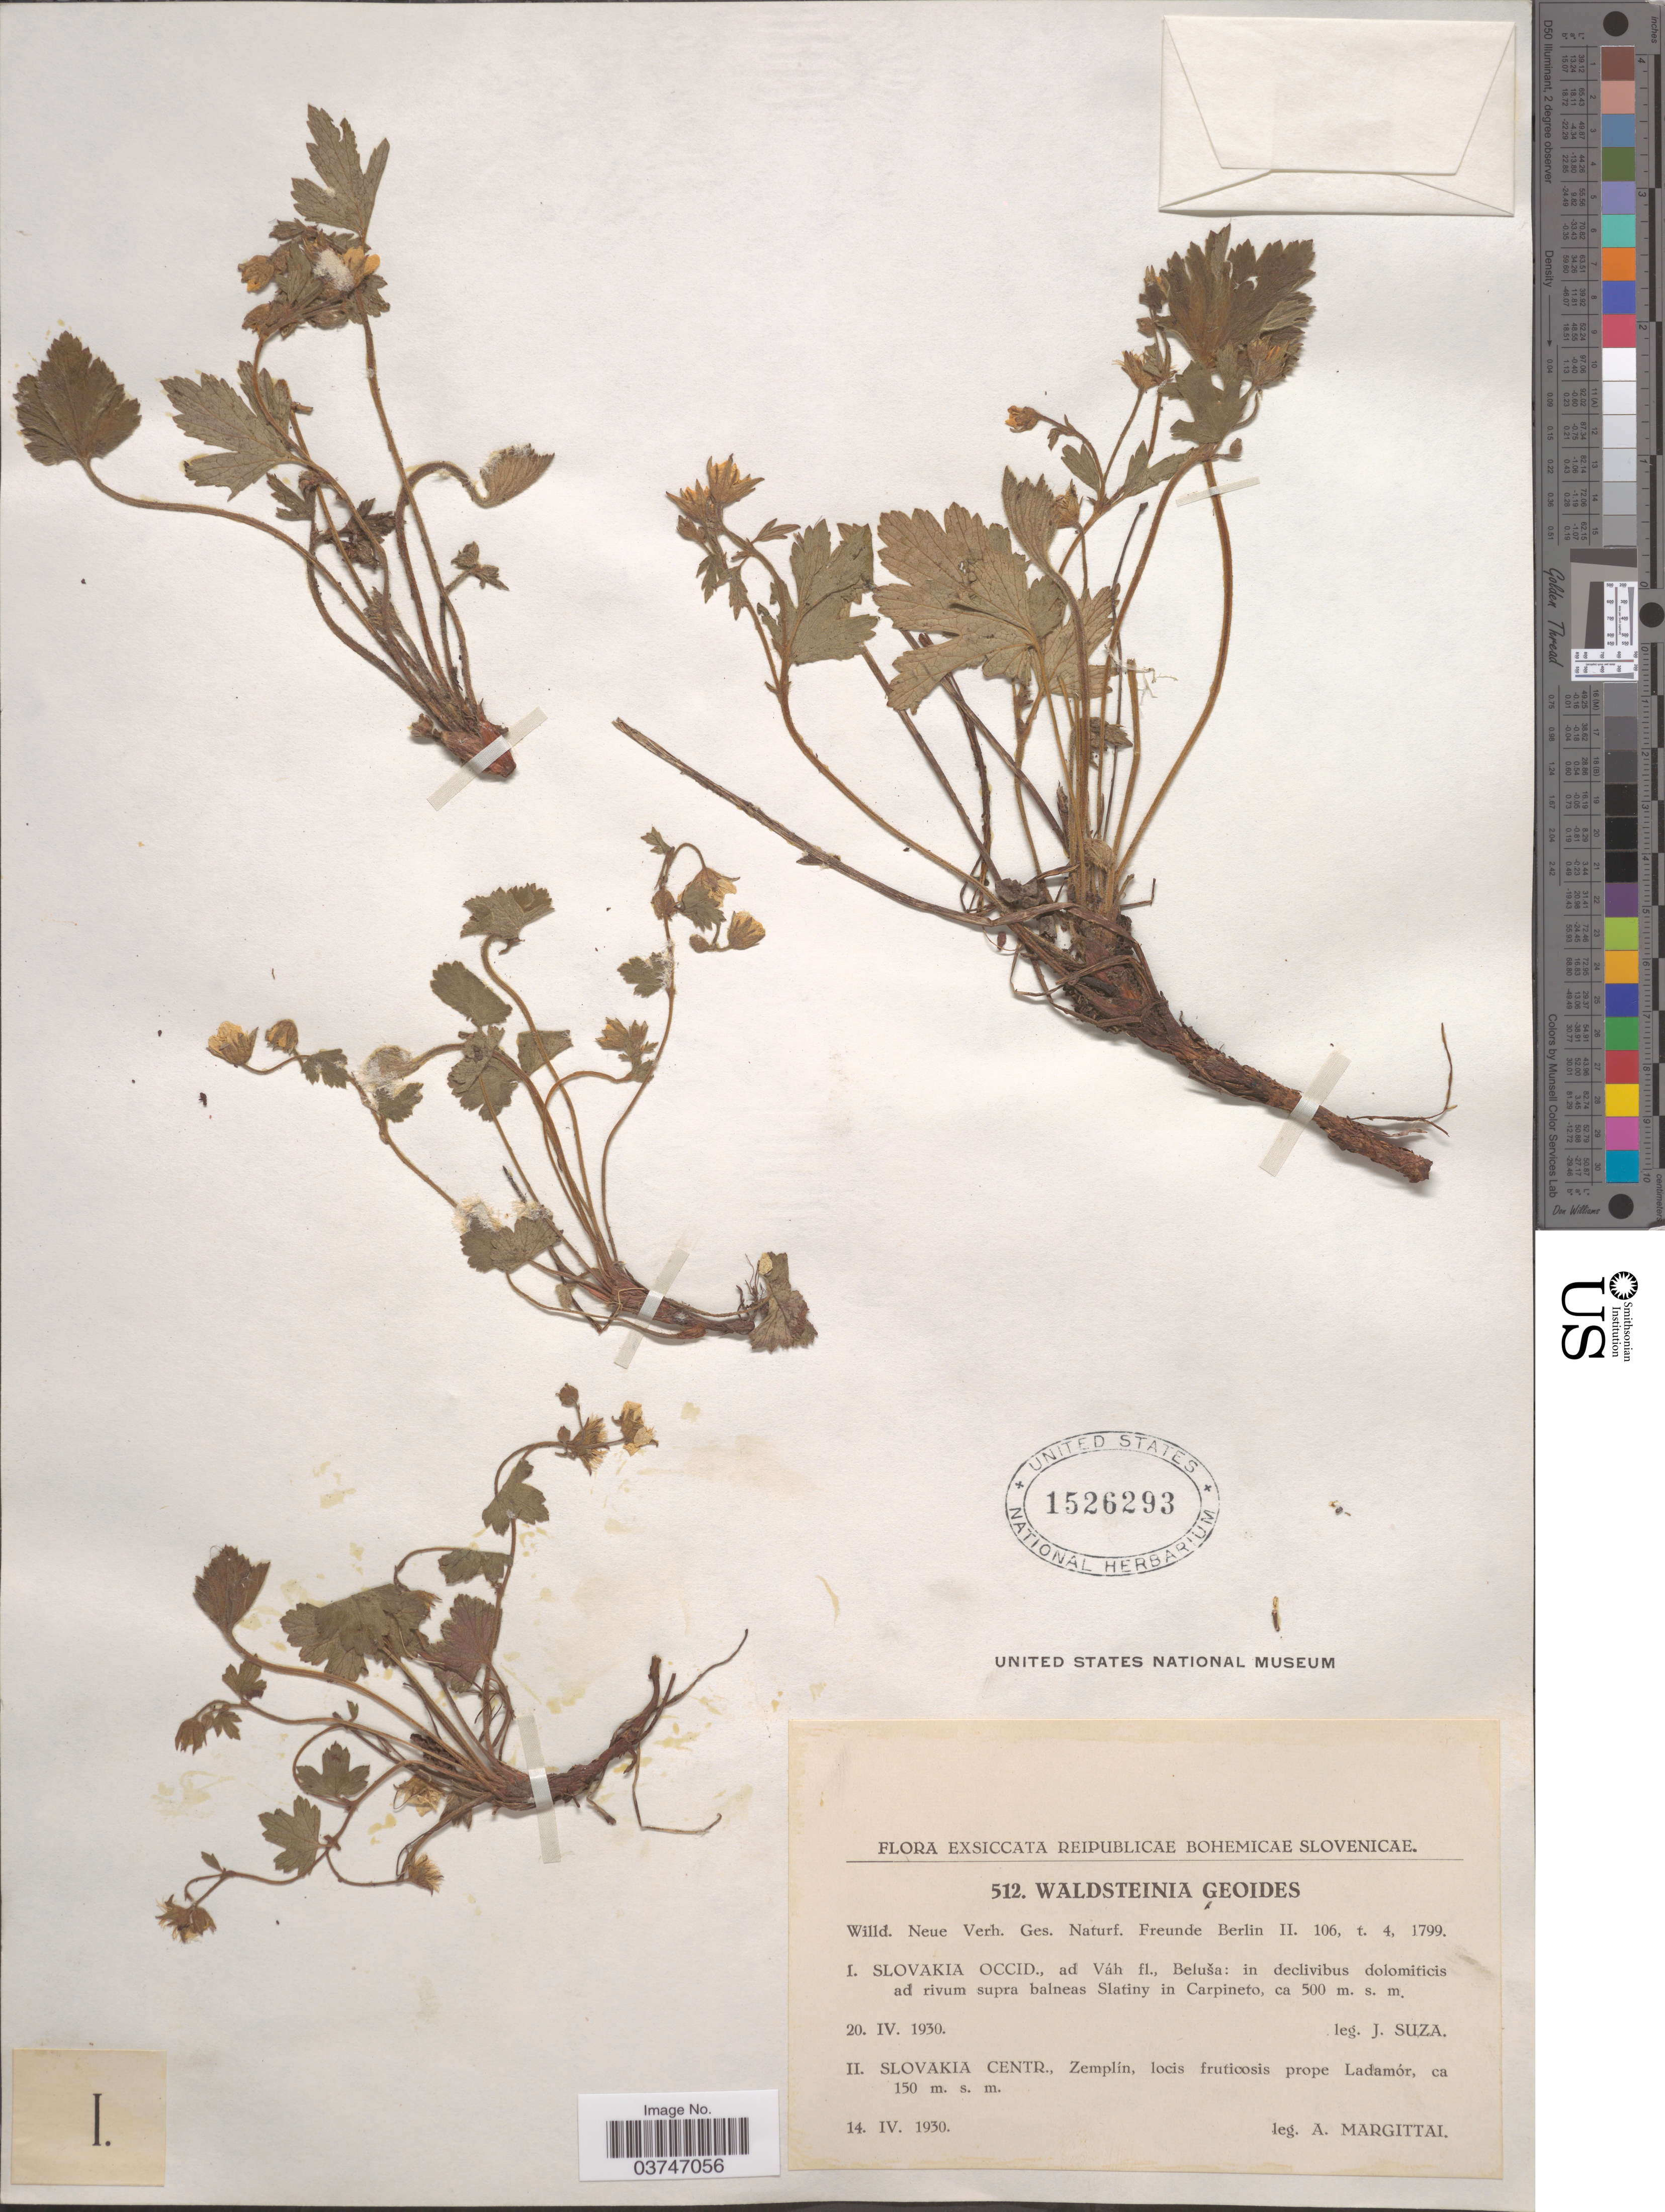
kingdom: Plantae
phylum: Tracheophyta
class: Magnoliopsida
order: Rosales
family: Rosaceae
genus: Waldsteinia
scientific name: Waldsteinia geoides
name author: Willd.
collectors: J. Suza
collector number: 512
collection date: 1930-04-20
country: Slovakia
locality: Reipublicae Bohemicae Slovenicae. Slovakia Occid., ad Váh fl., Beluša: in declivibus dolomiticis ad rivum supra balneas Slatiny in Carpineto.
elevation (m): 500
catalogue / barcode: US 1526293